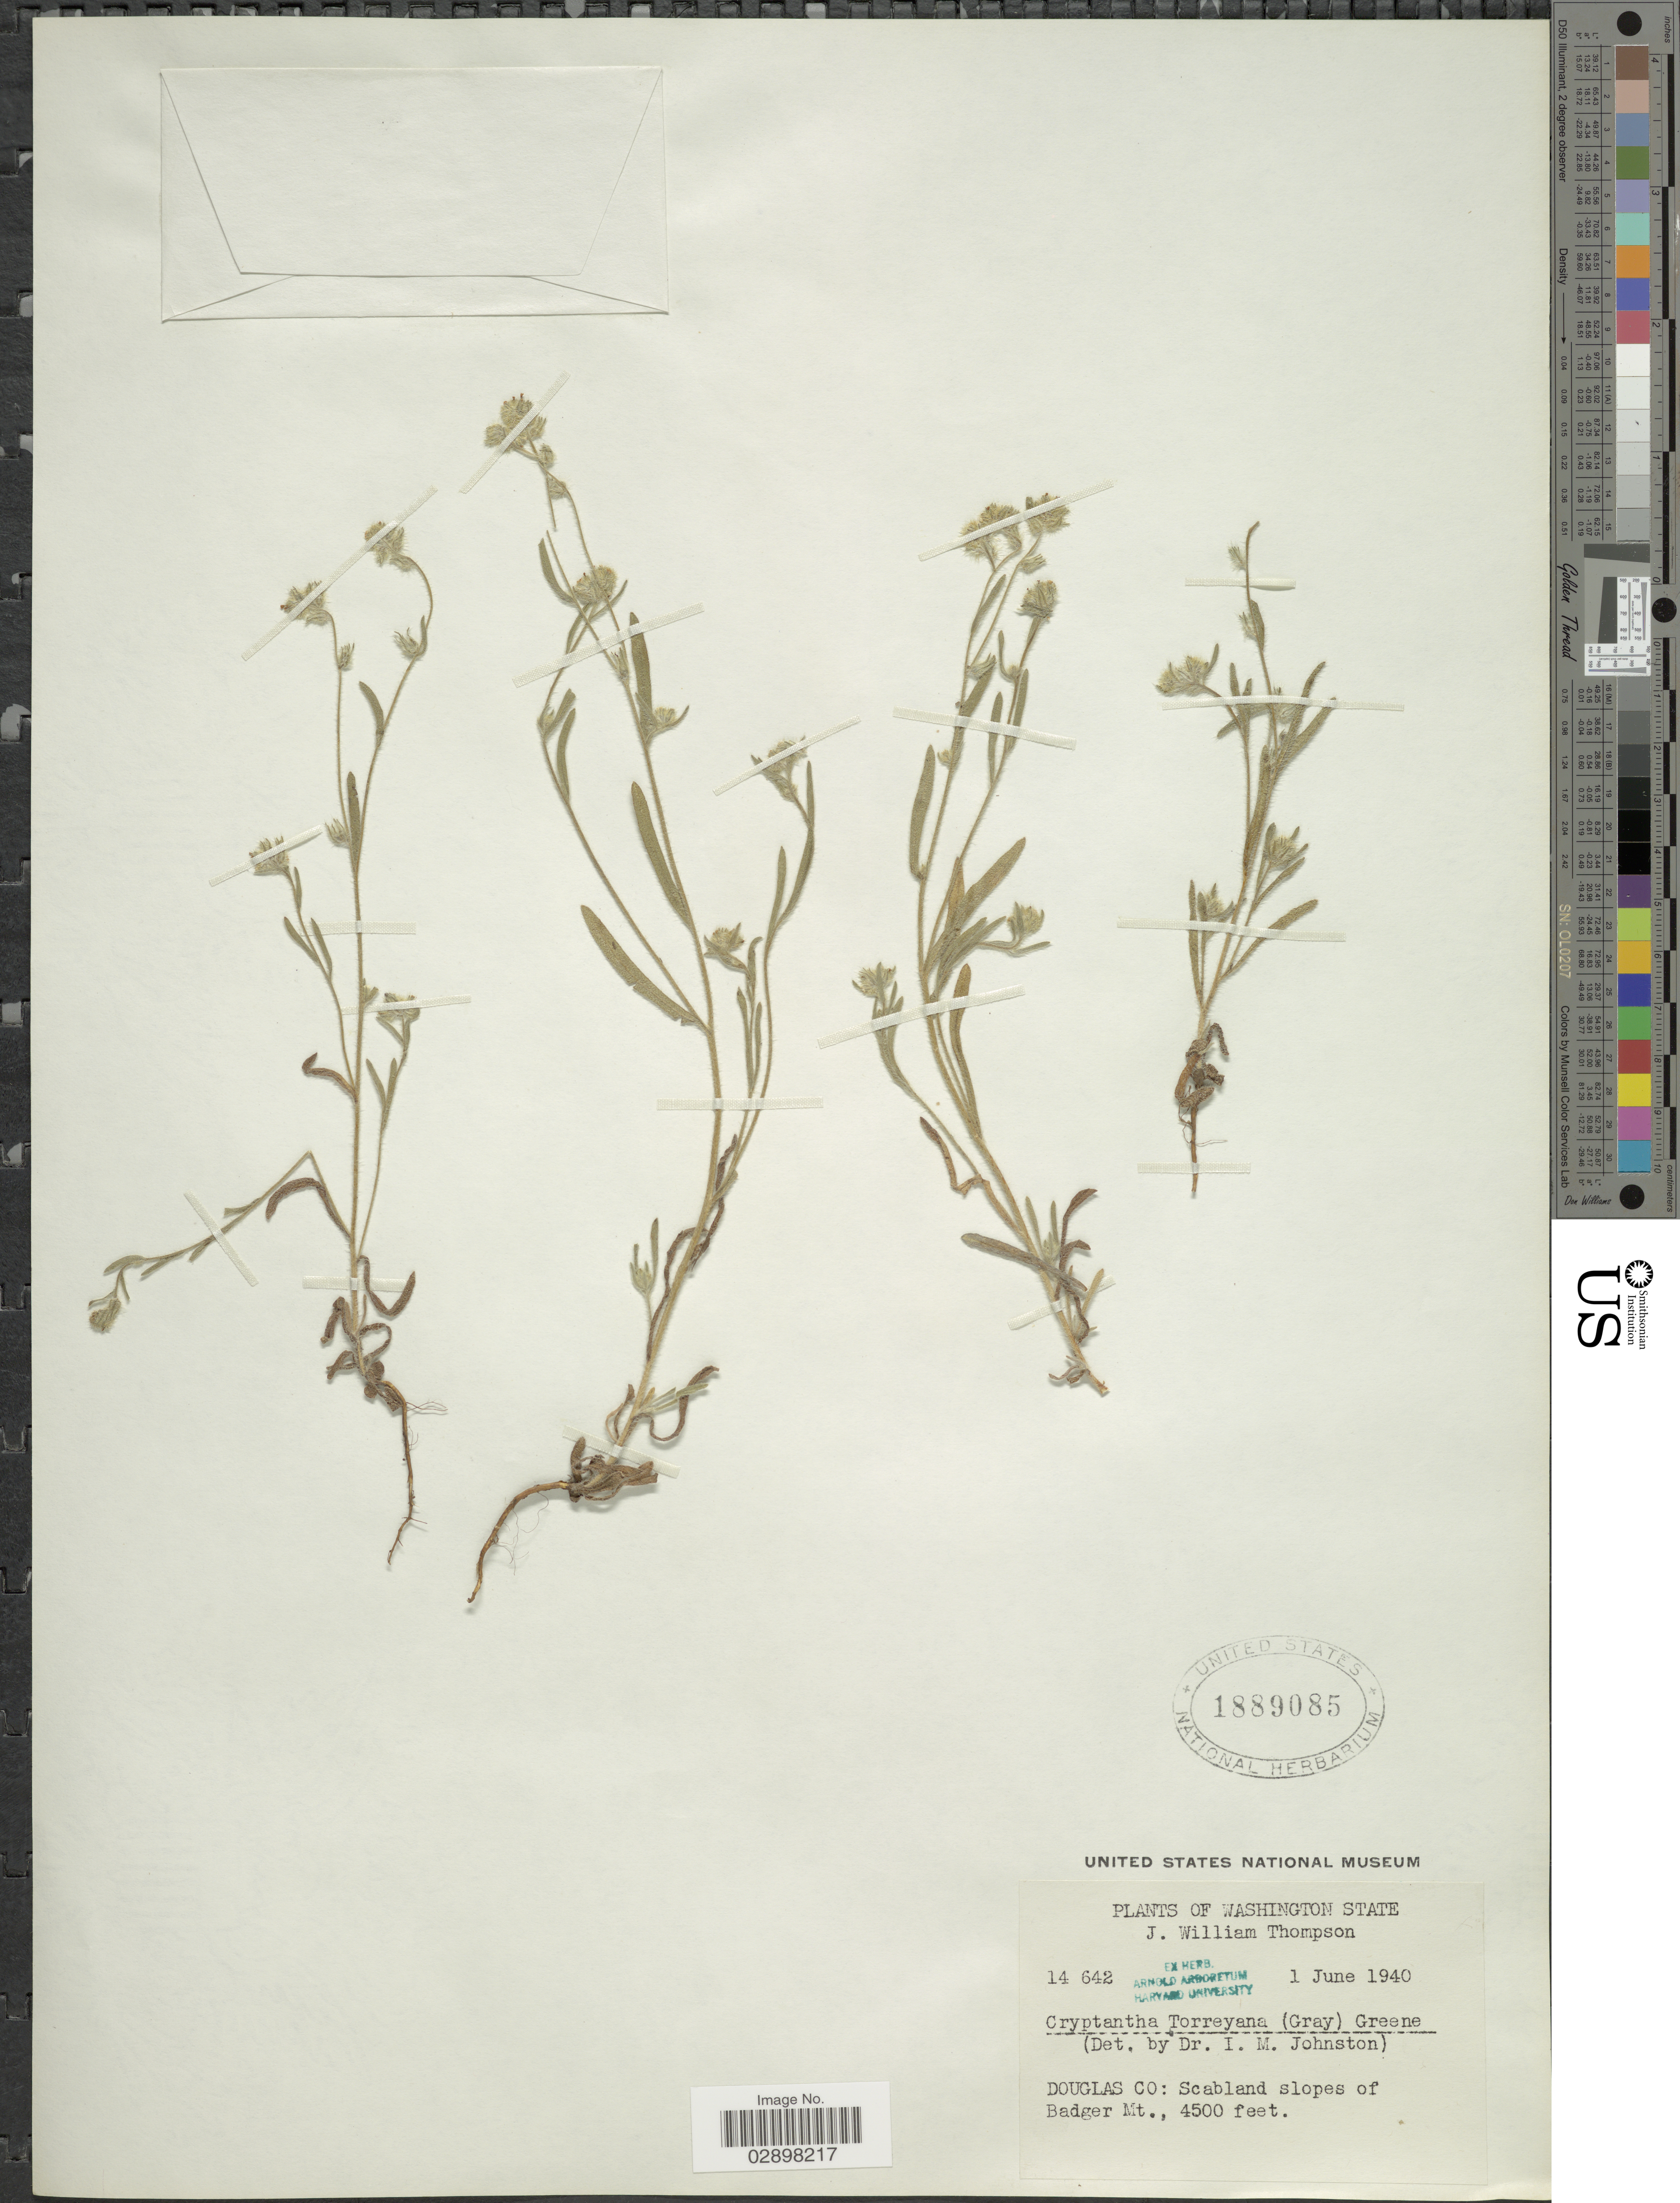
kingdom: Plantae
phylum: Tracheophyta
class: Magnoliopsida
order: Boraginales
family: Boraginaceae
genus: Cryptantha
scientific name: Cryptantha torreyana var. genuina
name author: I.M. Johnst.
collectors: J. W. Thompson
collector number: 14642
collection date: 1940-06-01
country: United States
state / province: Washington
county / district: Douglas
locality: Douglas Co: Scabland slopes of Badger Mt.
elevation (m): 1372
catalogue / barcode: US 1889085